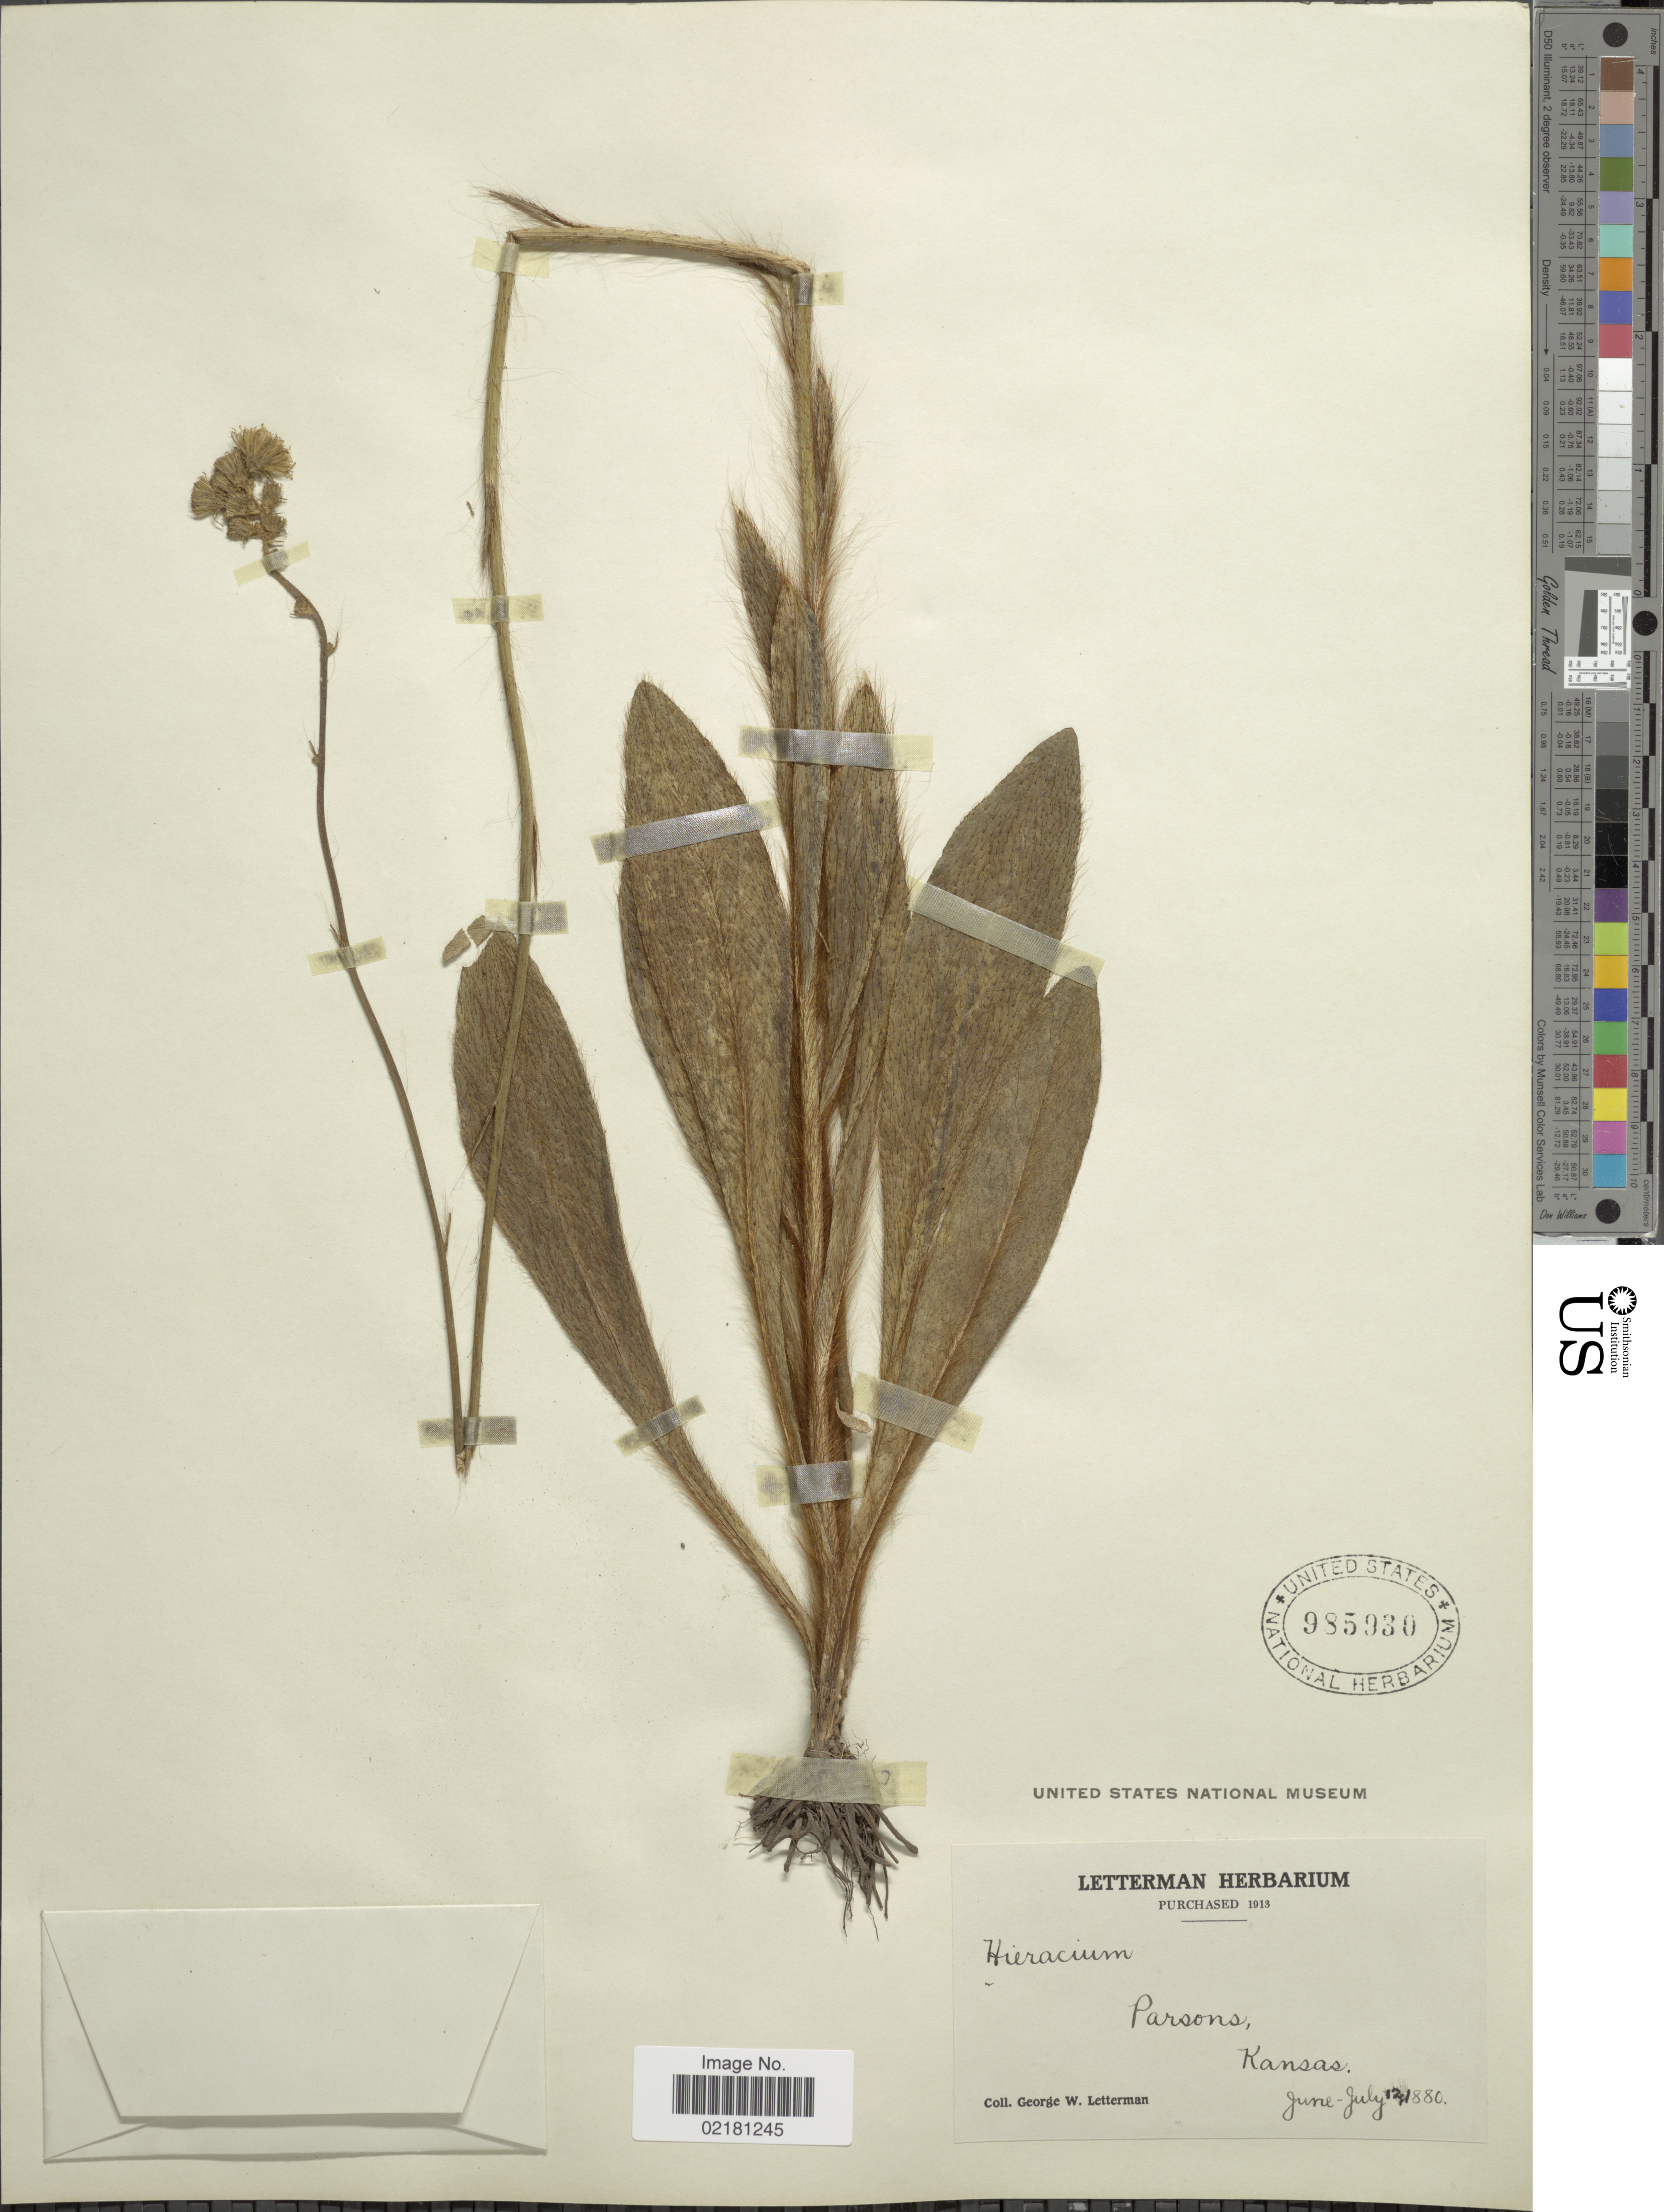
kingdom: Plantae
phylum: Tracheophyta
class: Magnoliopsida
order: Asterales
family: Asteraceae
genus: Hieracium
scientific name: Hieracium repandulare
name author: Druce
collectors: G. W. Letterman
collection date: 1880-06/1880-07-12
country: United States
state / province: Kansas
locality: Parsons.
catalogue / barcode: US 985930